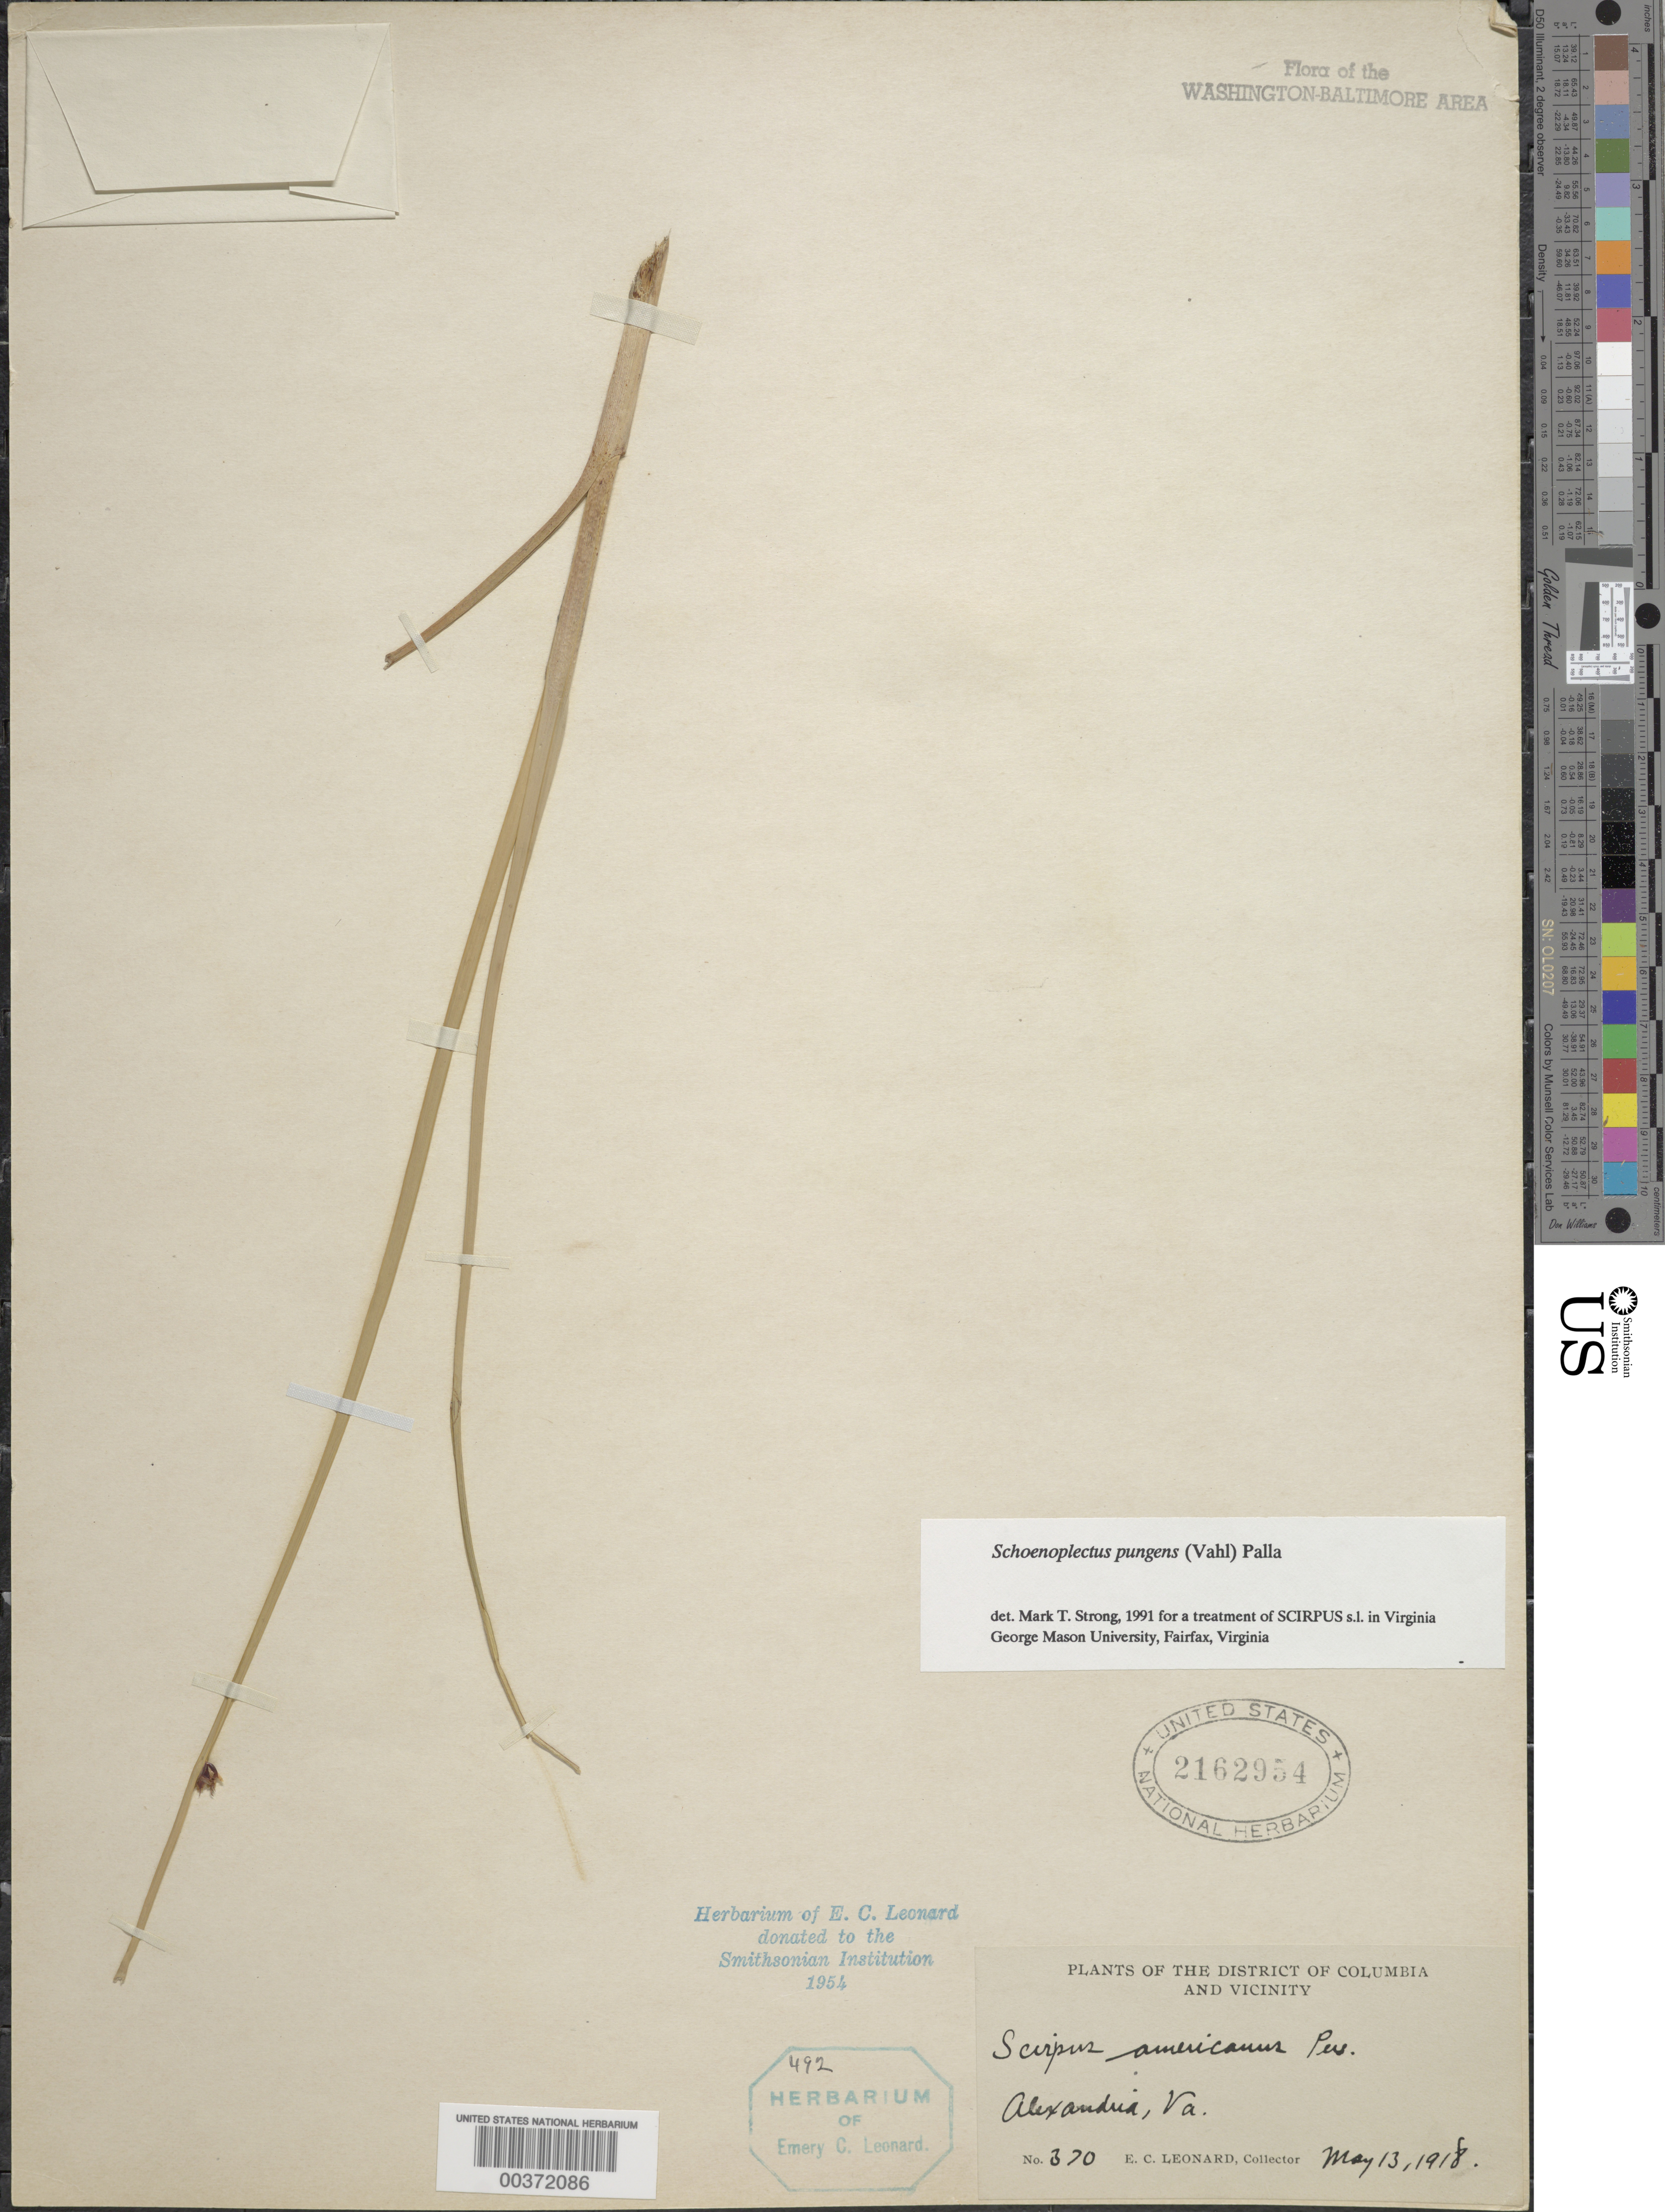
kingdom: Plantae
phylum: Tracheophyta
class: Liliopsida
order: Poales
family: Cyperaceae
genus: Schoenoplectus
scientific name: Schoenoplectus americanus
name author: (Pers.) Volkart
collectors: E. C. Leonard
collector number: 370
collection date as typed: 13 May 1918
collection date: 1918-05-13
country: United States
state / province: Virginia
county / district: City of Alexandria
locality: Alexandria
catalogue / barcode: US 2162954